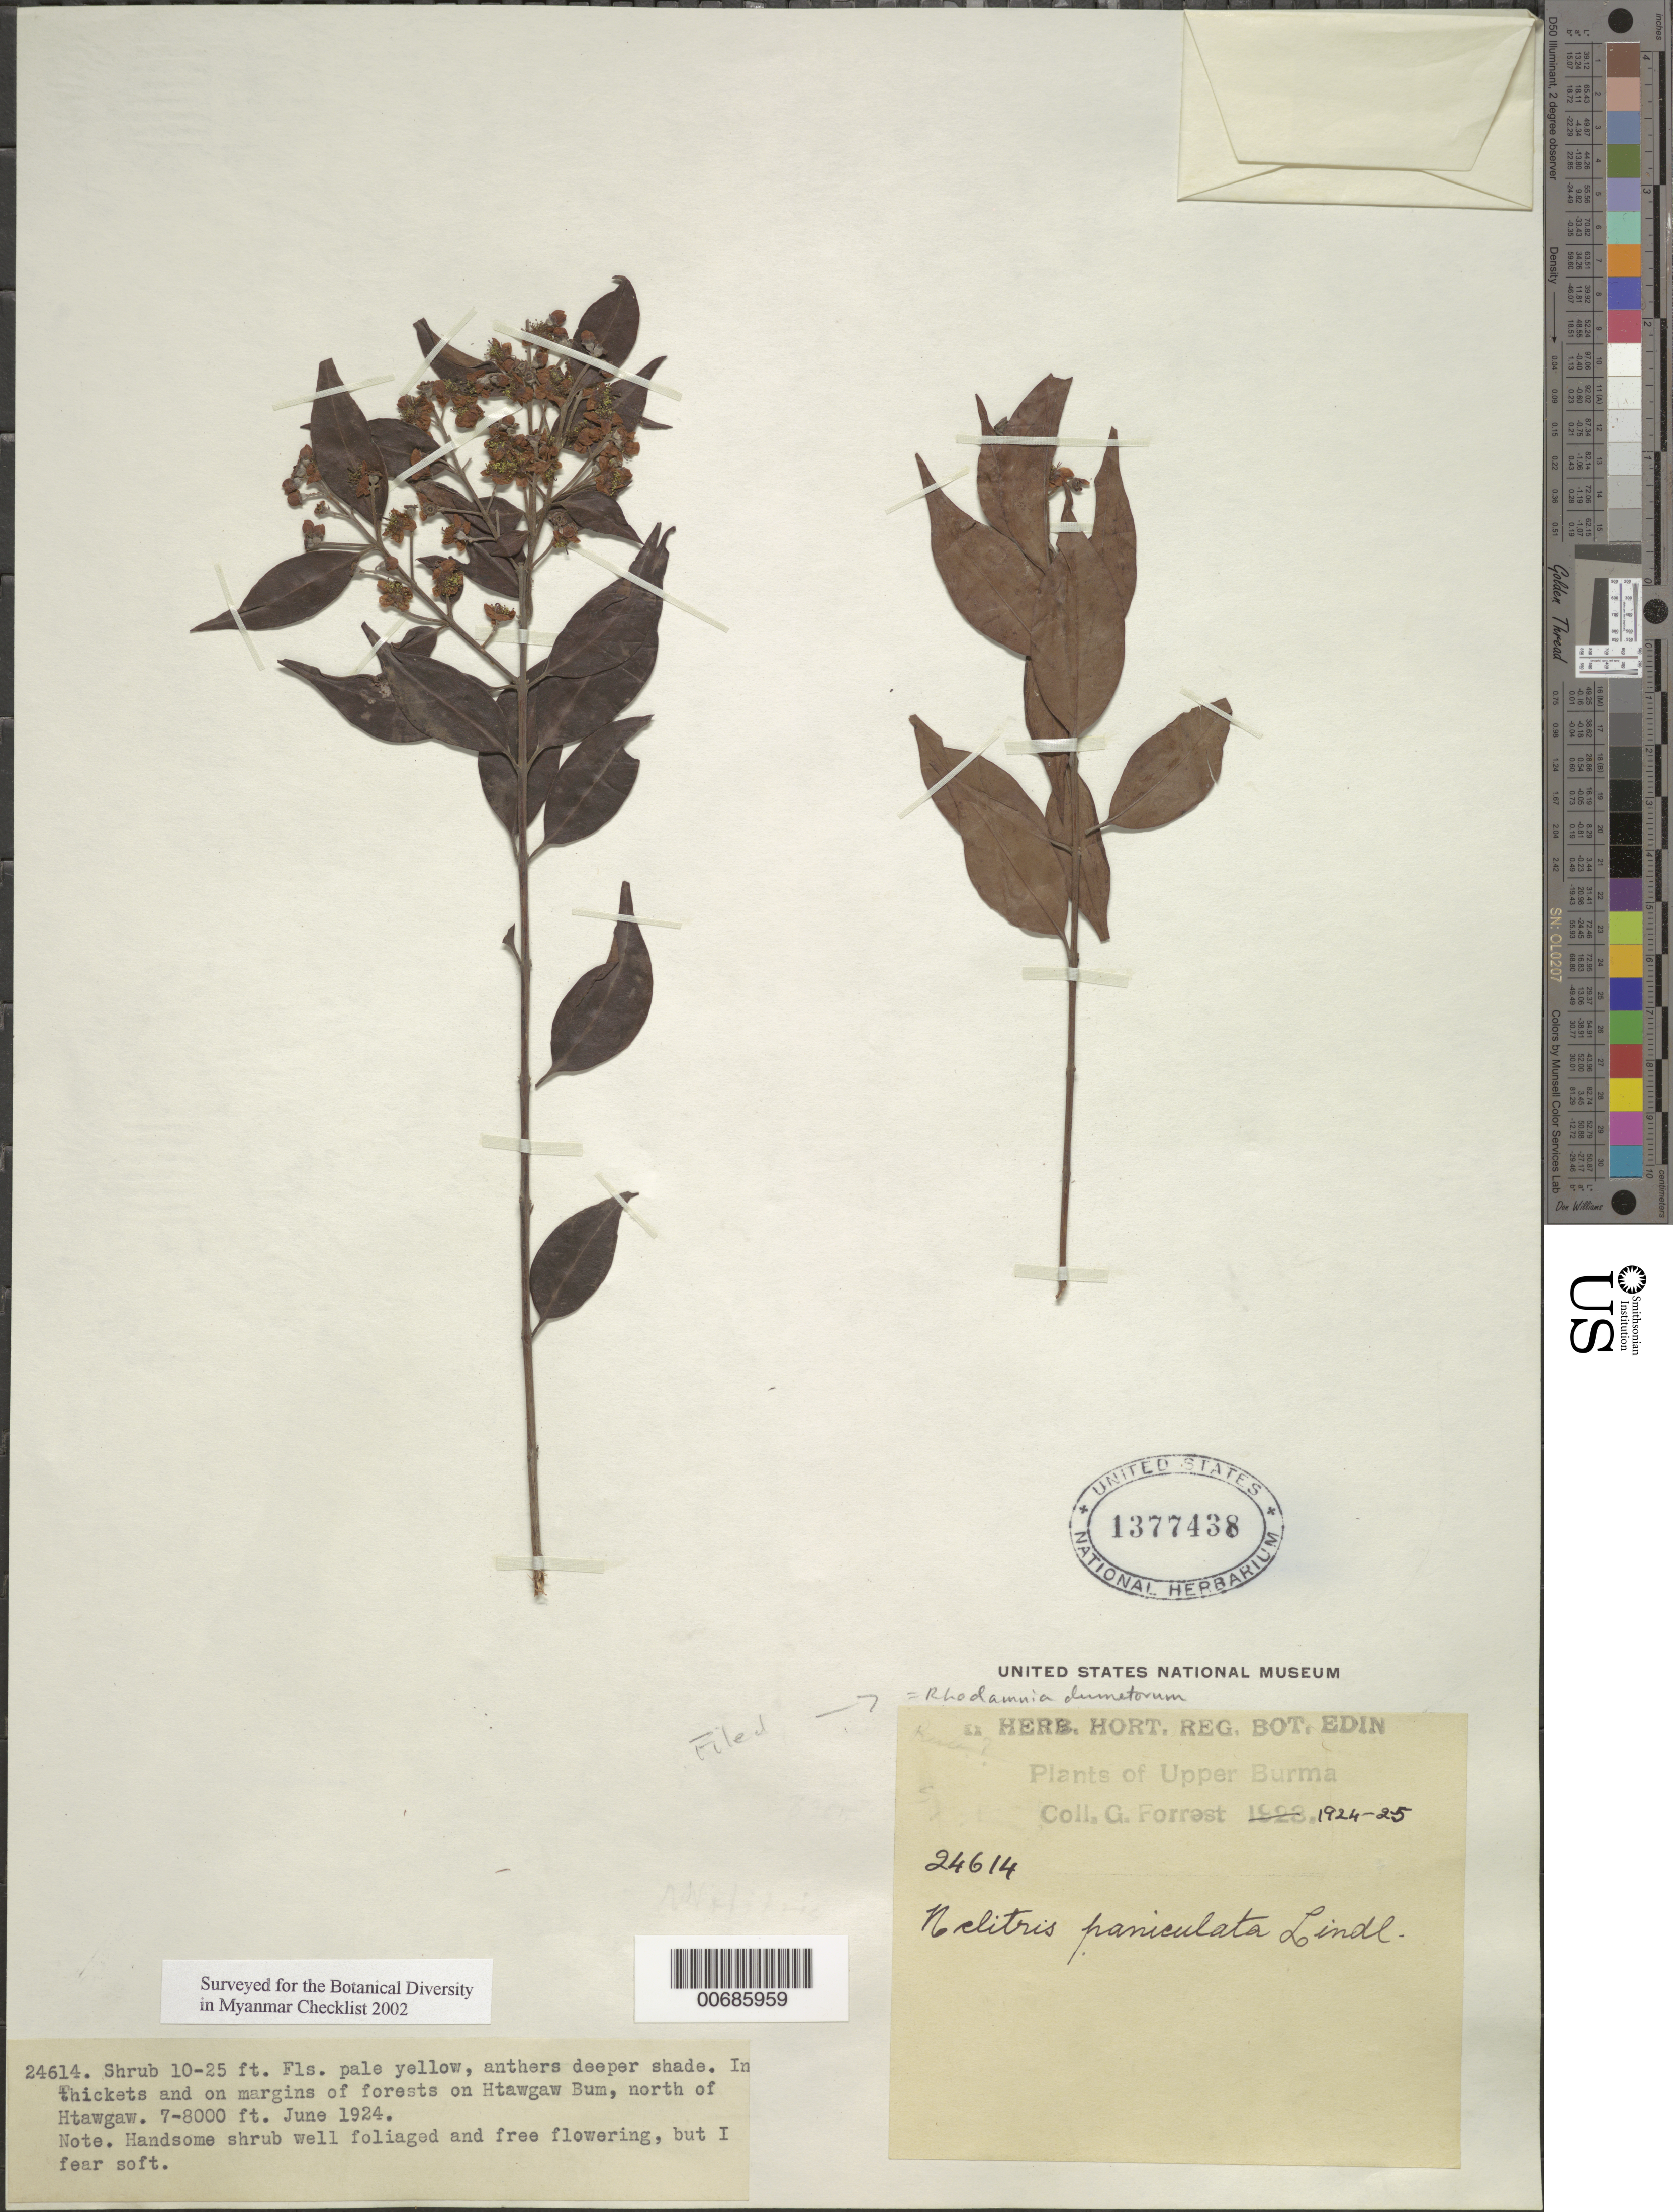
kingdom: Plantae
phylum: Tracheophyta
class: Magnoliopsida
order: Myrtales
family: Myrtaceae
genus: Rhodamnia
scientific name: Rhodamnia dumetorum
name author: (DC.) Merr. & L.M. Perry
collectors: G. Forrest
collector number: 24614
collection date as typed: Jun 1924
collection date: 1924-06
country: Myanmar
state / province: Kachin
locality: Htawgaw, Htawgaw Bum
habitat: Thickets and margins of forest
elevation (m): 2134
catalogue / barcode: US 1377438